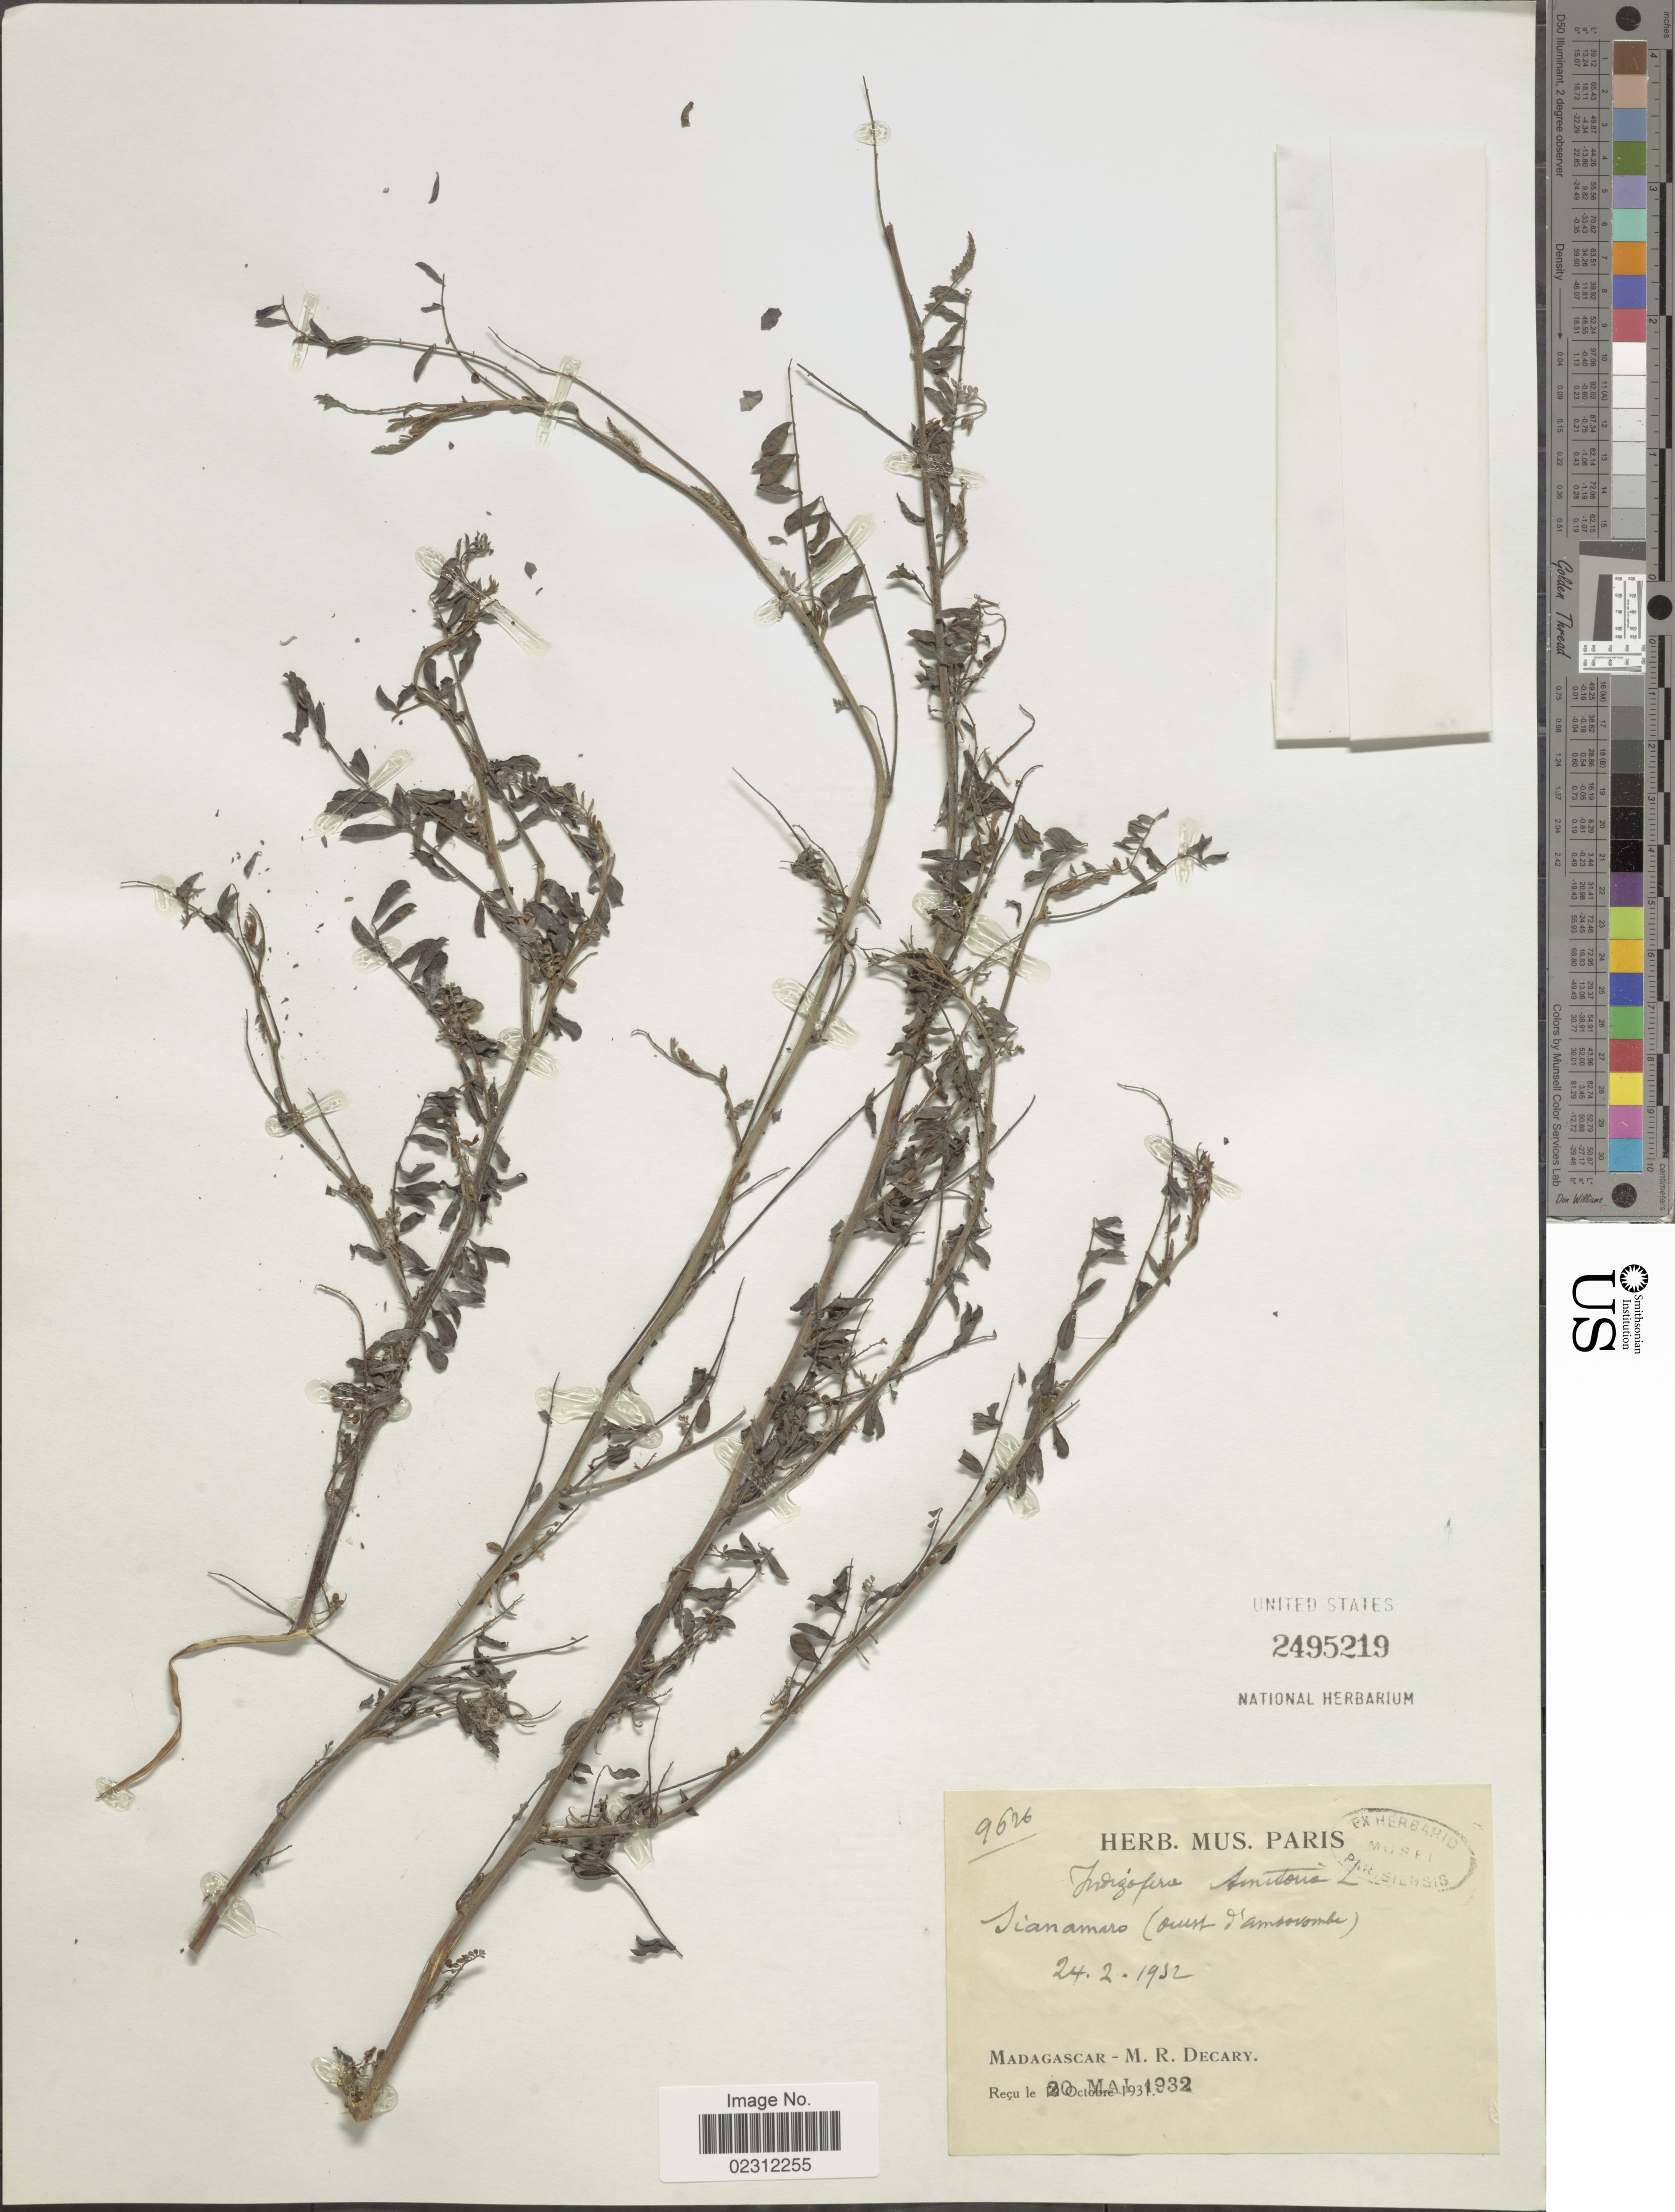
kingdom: Plantae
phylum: Tracheophyta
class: Magnoliopsida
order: Fabales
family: Fabaceae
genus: Indigofera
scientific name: Indigofera tinctoria sensu Naves non L.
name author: Naves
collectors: R. Decary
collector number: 9626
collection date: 1932-02-24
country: Madagascar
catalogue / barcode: US 2495219